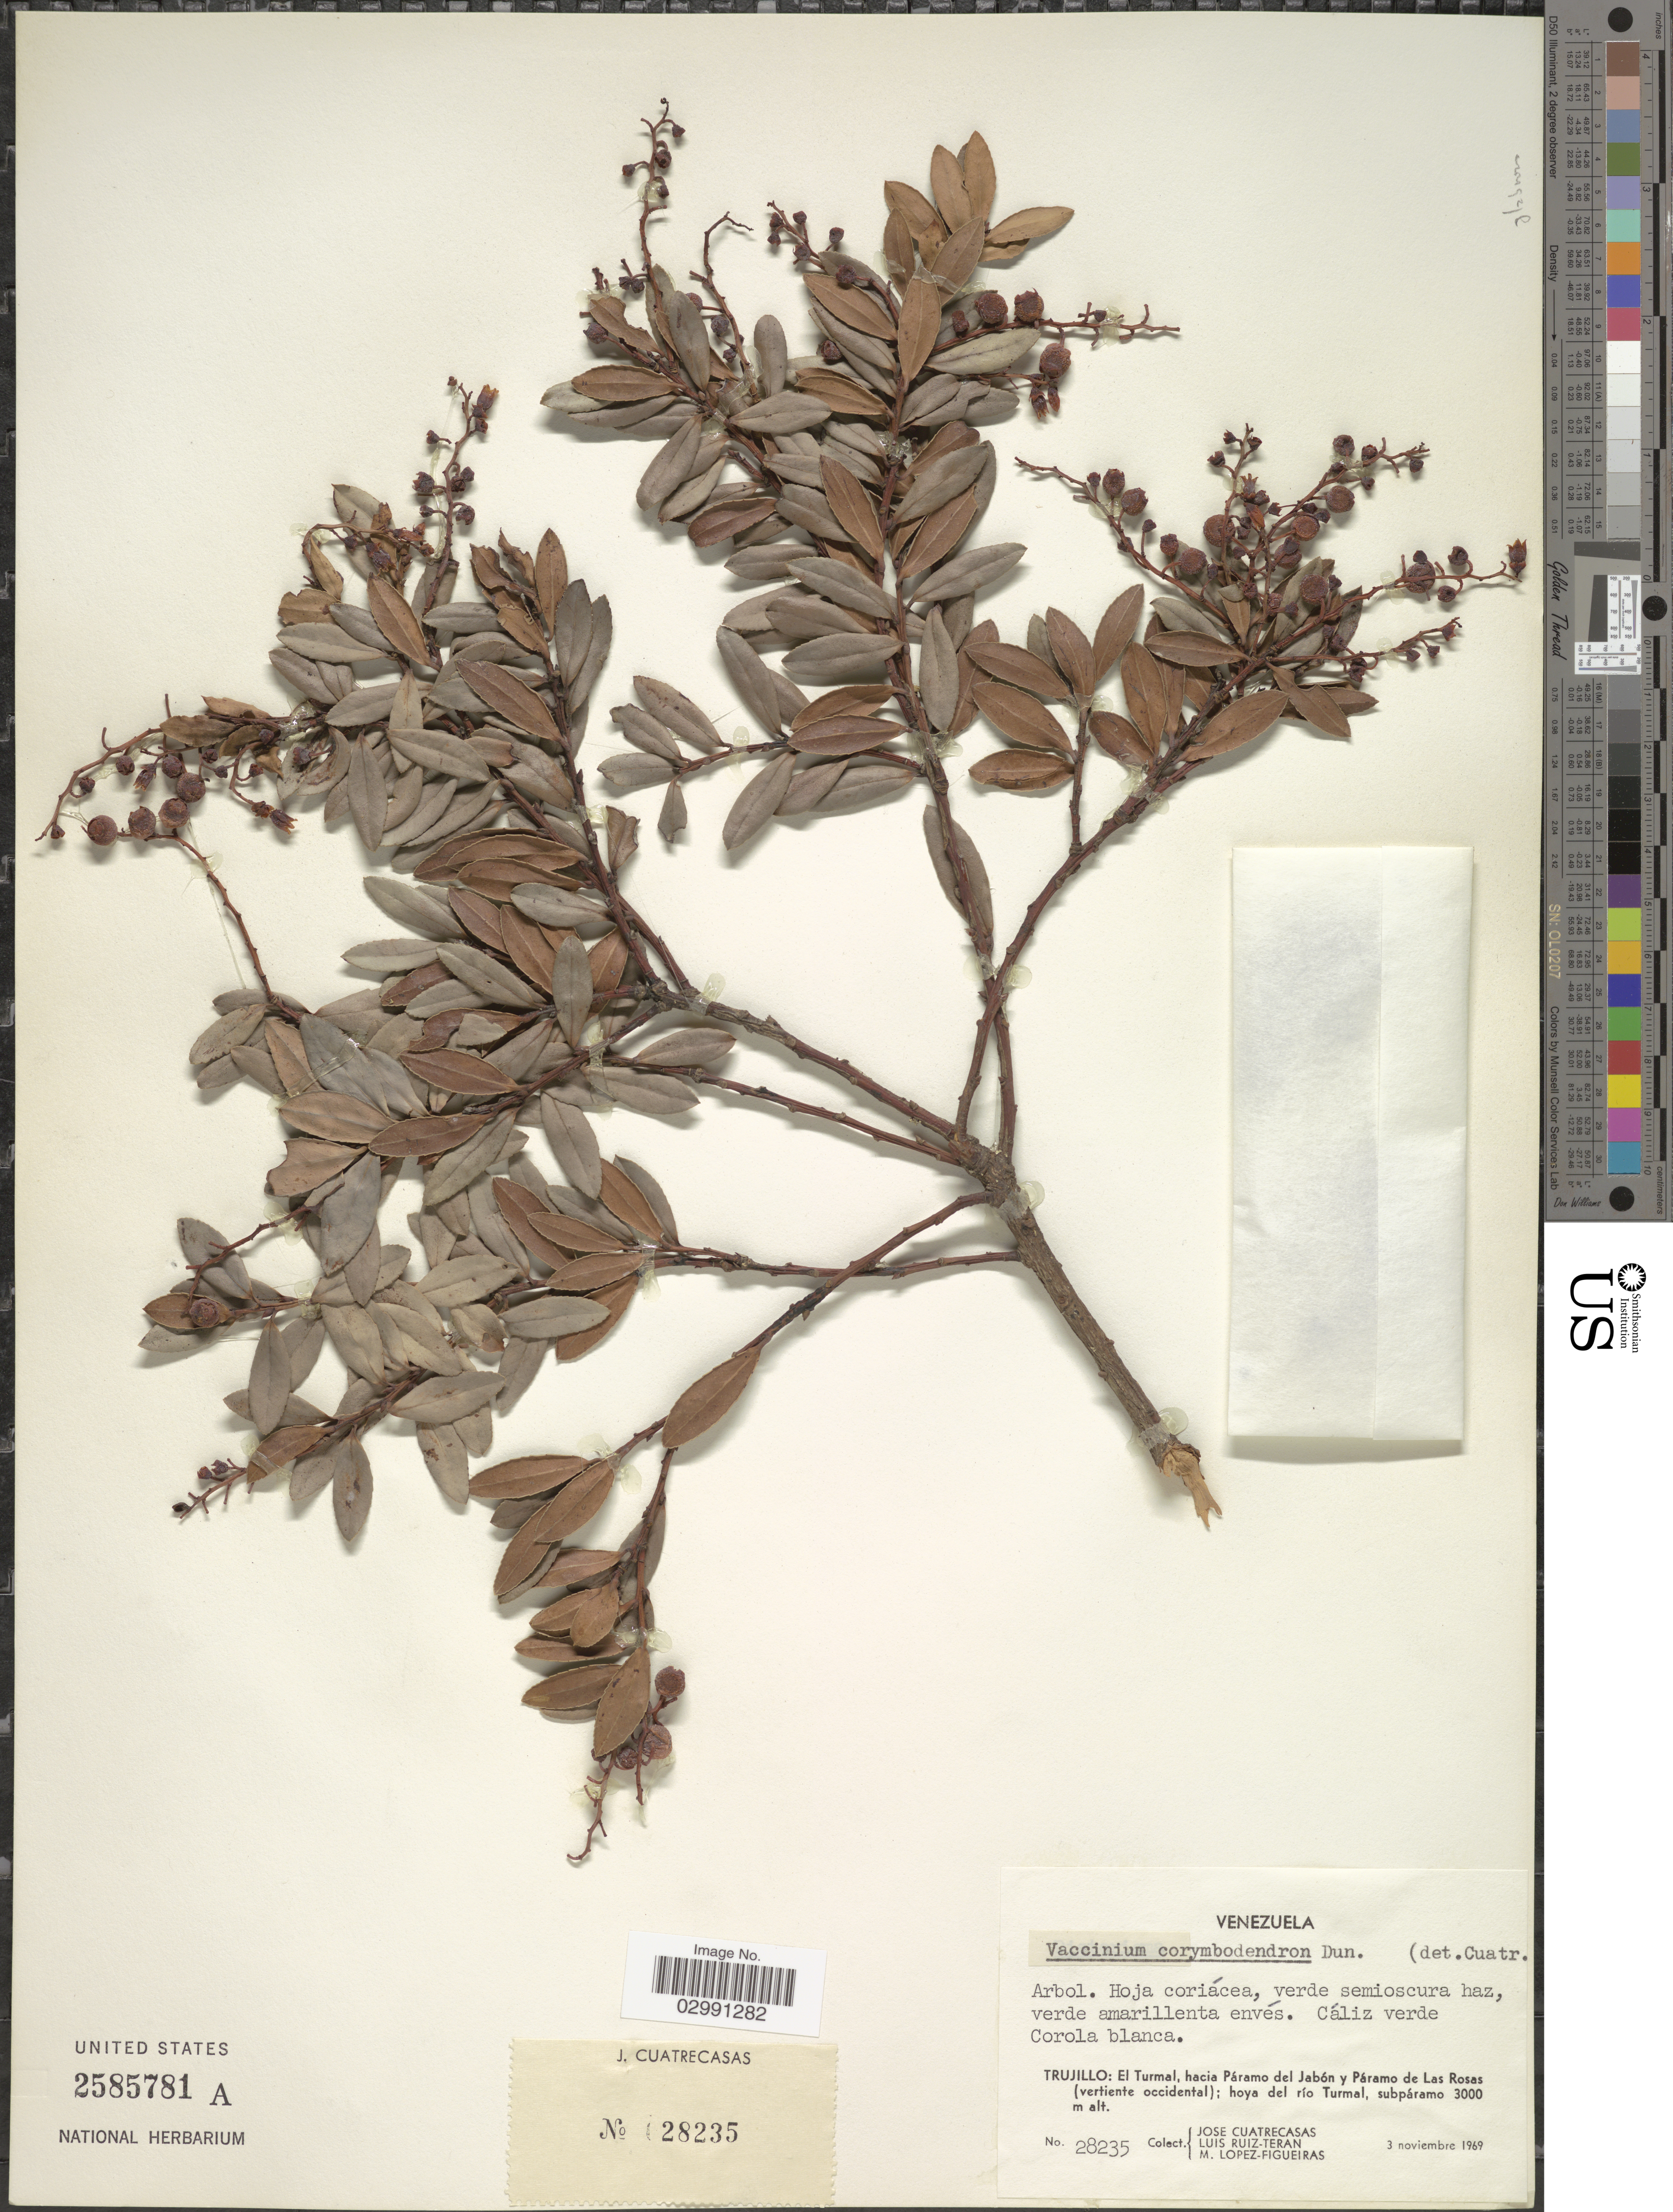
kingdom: Plantae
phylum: Tracheophyta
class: Magnoliopsida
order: Ericales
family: Ericaceae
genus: Vaccinium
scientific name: Vaccinium corymbodendron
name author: Dunal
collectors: J. Cuatrecasas, L. Teran & M. López Figueiras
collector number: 28235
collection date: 1969-11-03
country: Venezuela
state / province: Trujillo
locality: El Turmal, hacia Páramo del Jabón y Páramo de Las Rosas (vertiente occidental); hoya del río Turmal, subpáramo.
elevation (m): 3000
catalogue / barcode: US 2585781A